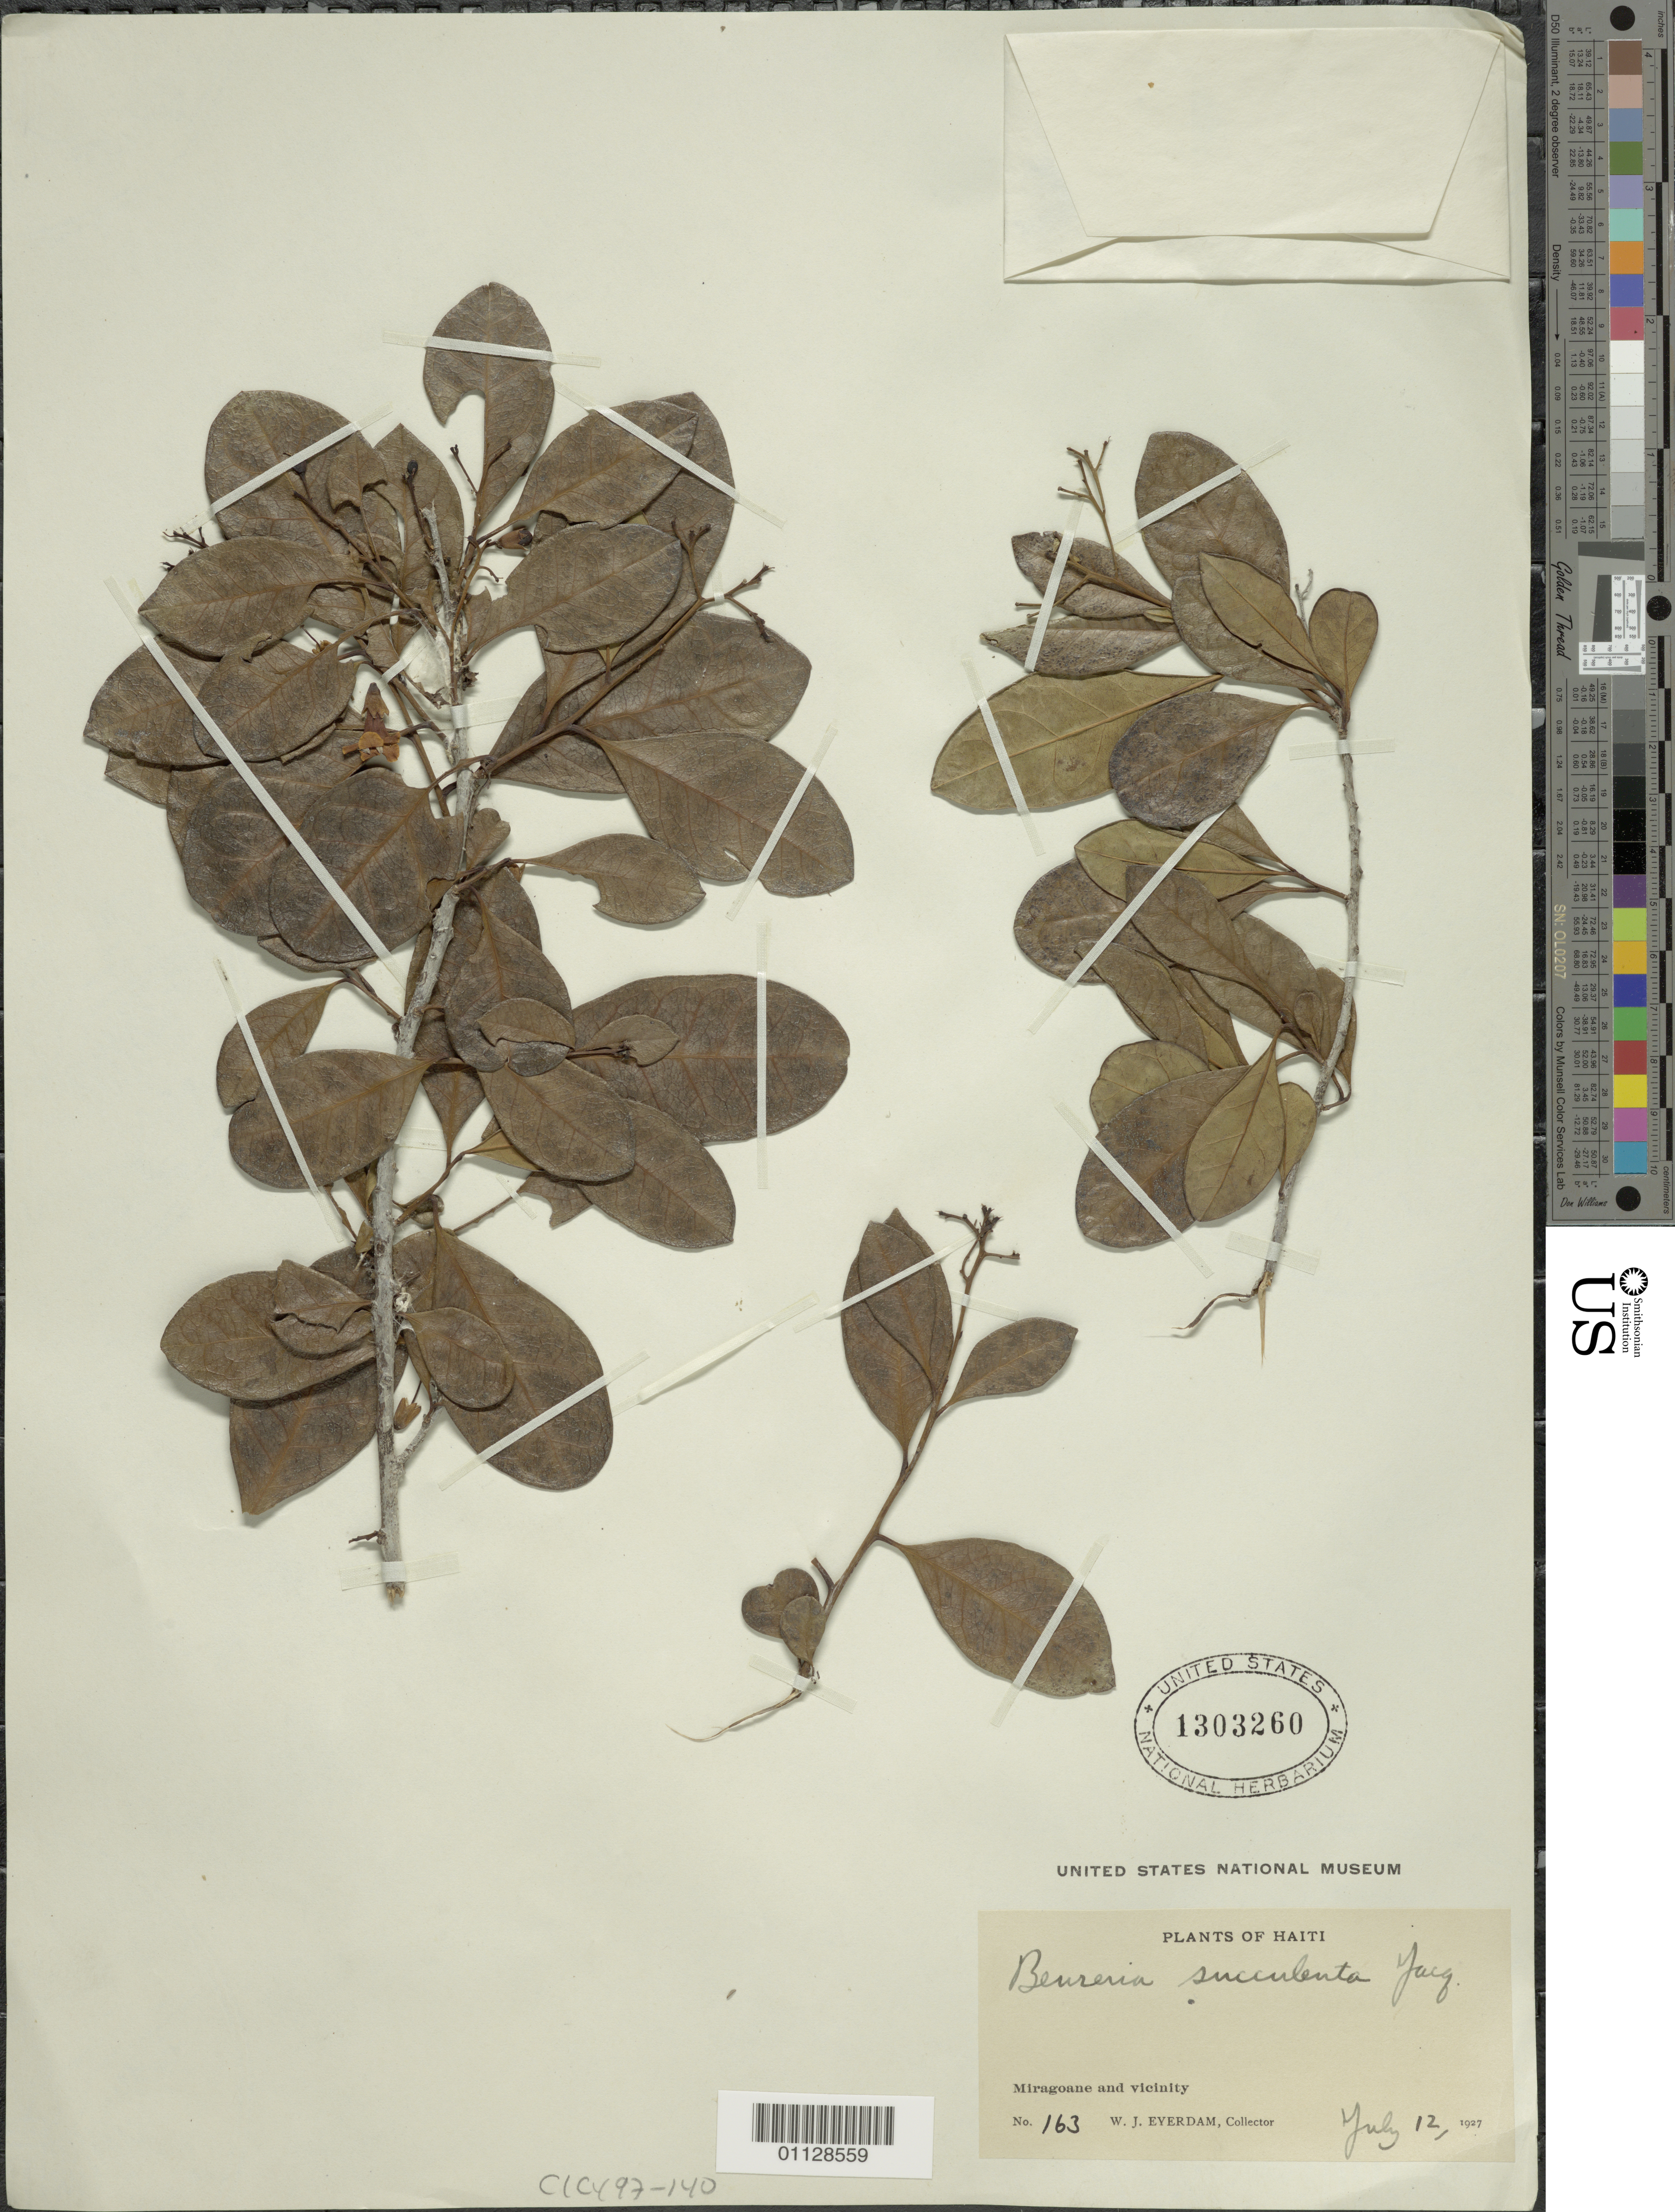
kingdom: Plantae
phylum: Tracheophyta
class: Magnoliopsida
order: Boraginales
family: Ehretiaceae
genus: Bourreria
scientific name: Bourreria succulenta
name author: Jacq.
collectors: W. J. Eyerdam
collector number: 163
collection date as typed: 12 Jul 1927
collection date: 1927-07-12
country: Haiti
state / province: Nippes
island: Hispaniola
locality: Miragoane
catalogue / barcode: US 1303260